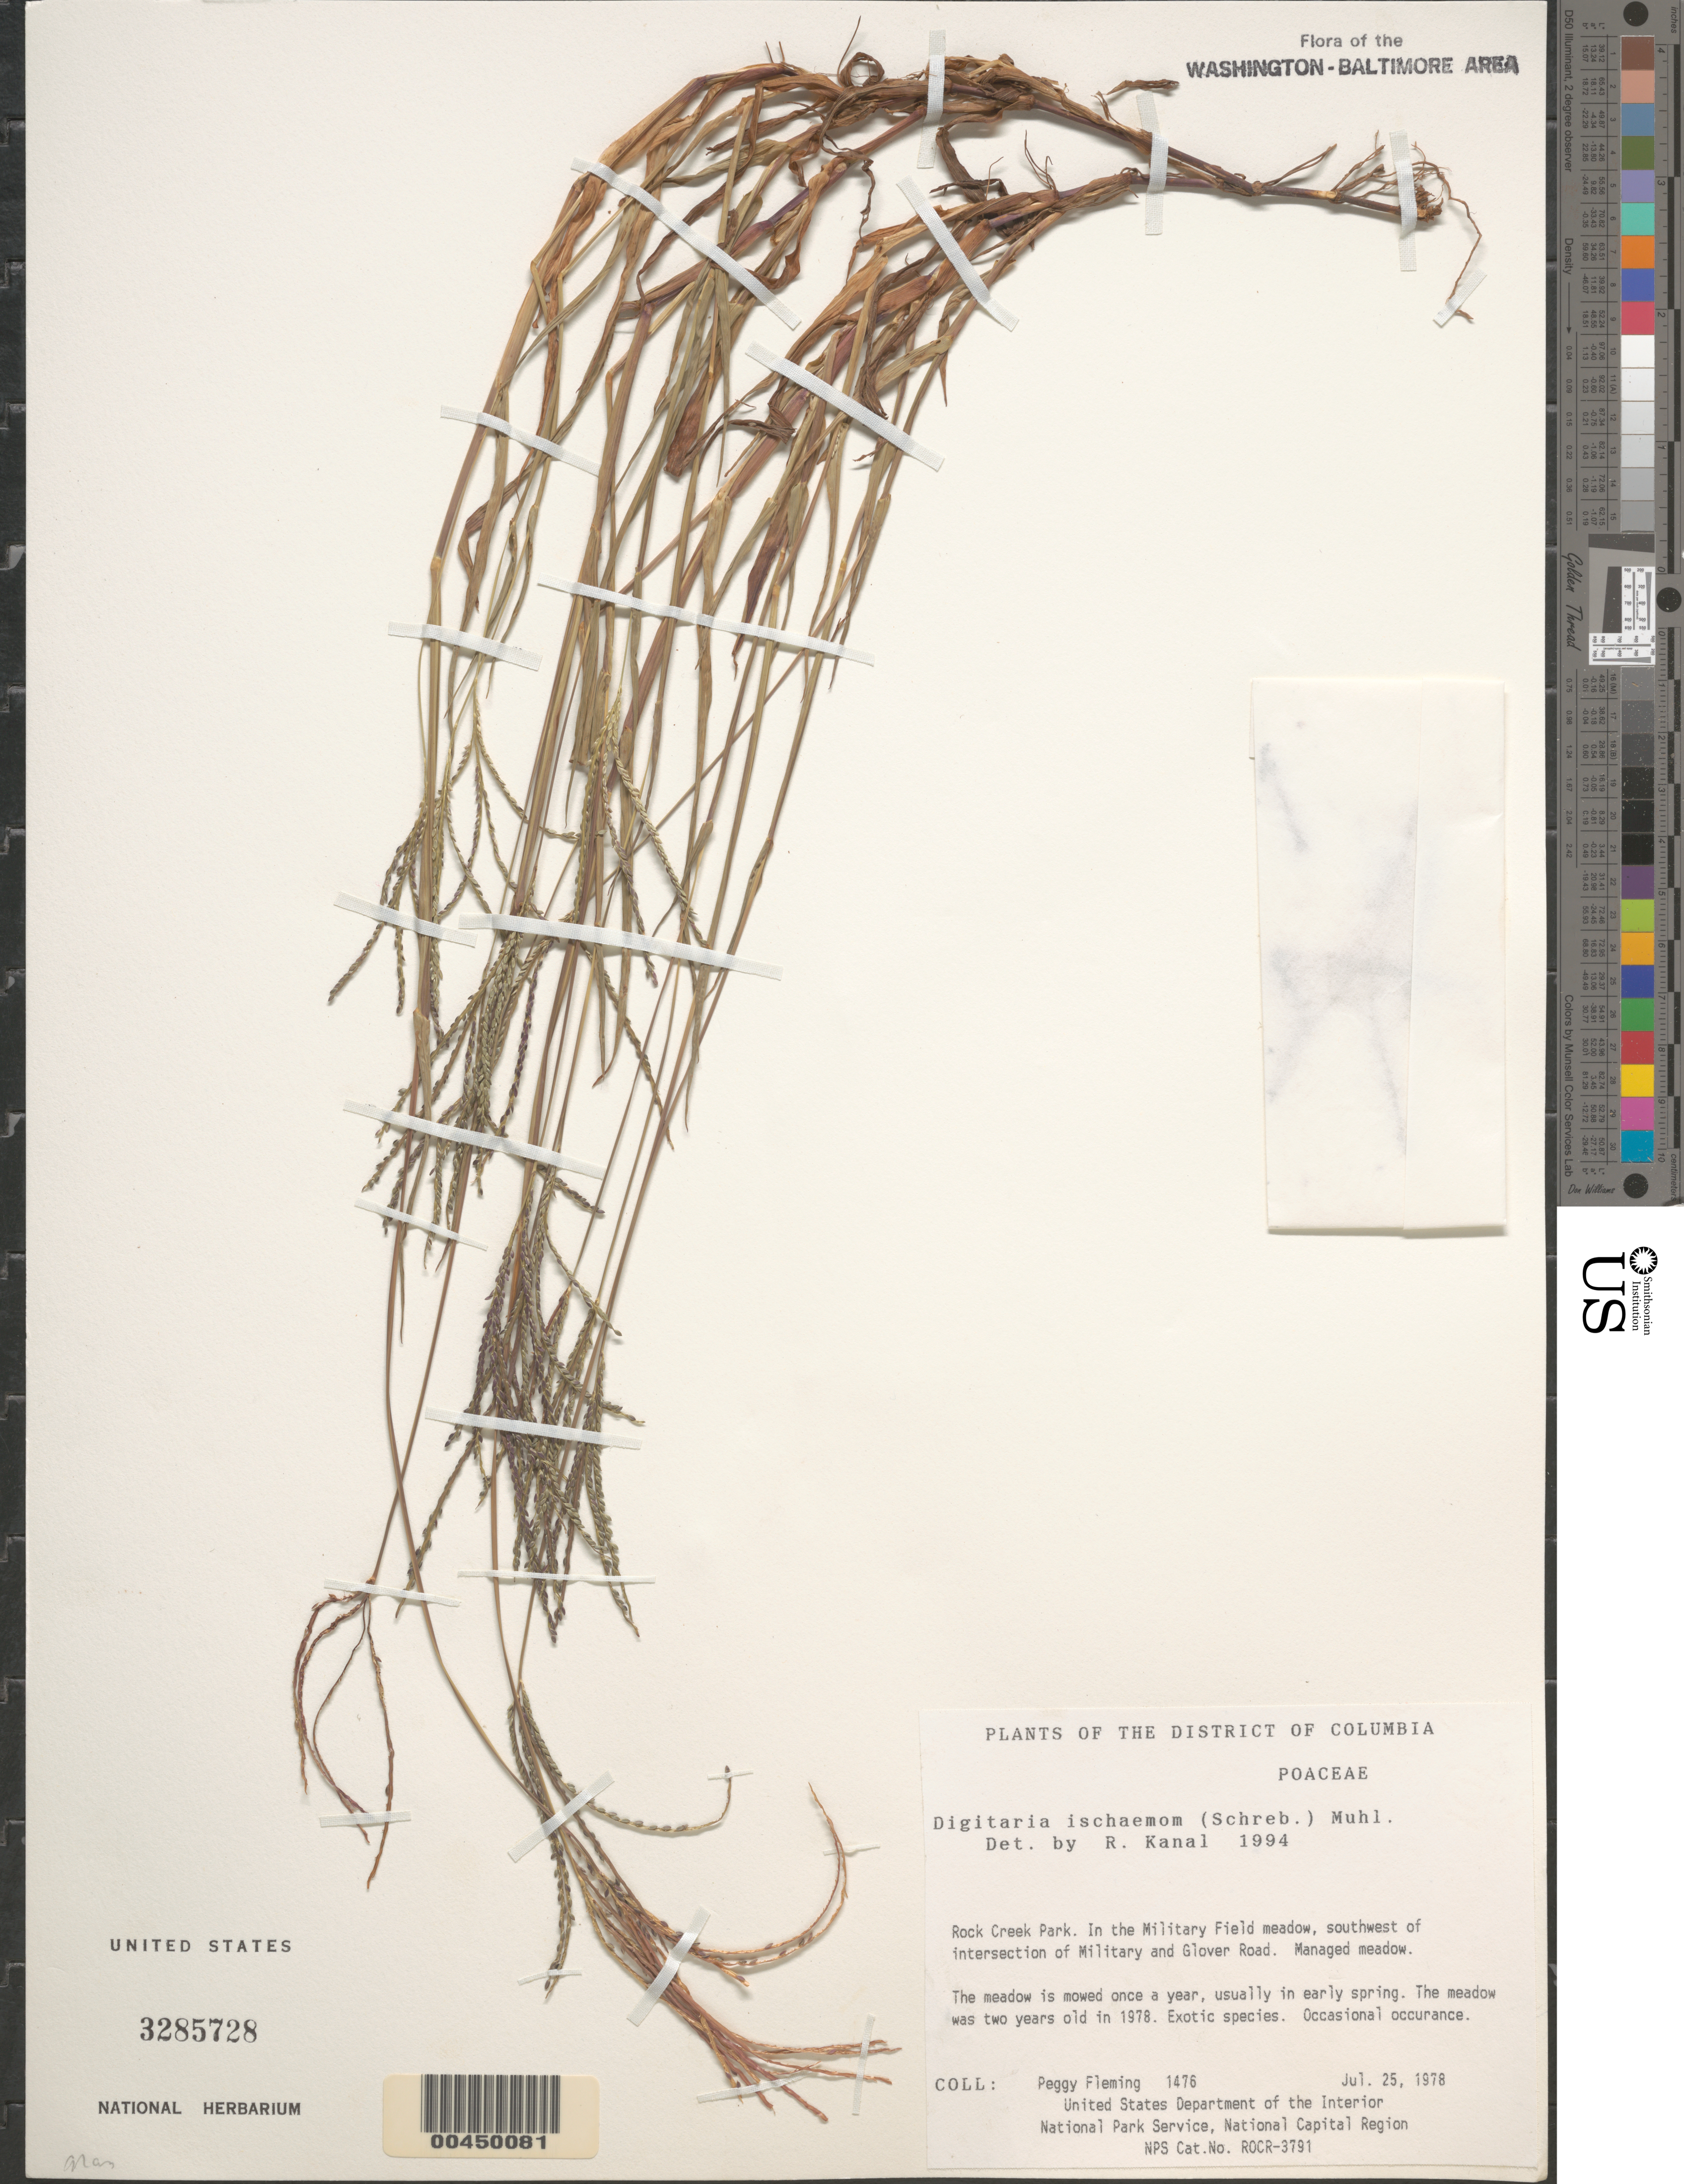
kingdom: Plantae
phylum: Tracheophyta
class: Liliopsida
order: Poales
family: Poaceae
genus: Digitaria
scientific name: Digitaria ischaemum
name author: (Schreber) Schreber ex Muhl.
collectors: P. Fleming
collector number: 1476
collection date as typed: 25 Jul 1978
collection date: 1978-07-25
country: United States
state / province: District of Columbia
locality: Rock Creek Park, in the Military Field meadow, SW of intersection of Military and Glover Road Rock Creek Park and Vicinity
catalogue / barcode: US 3285728